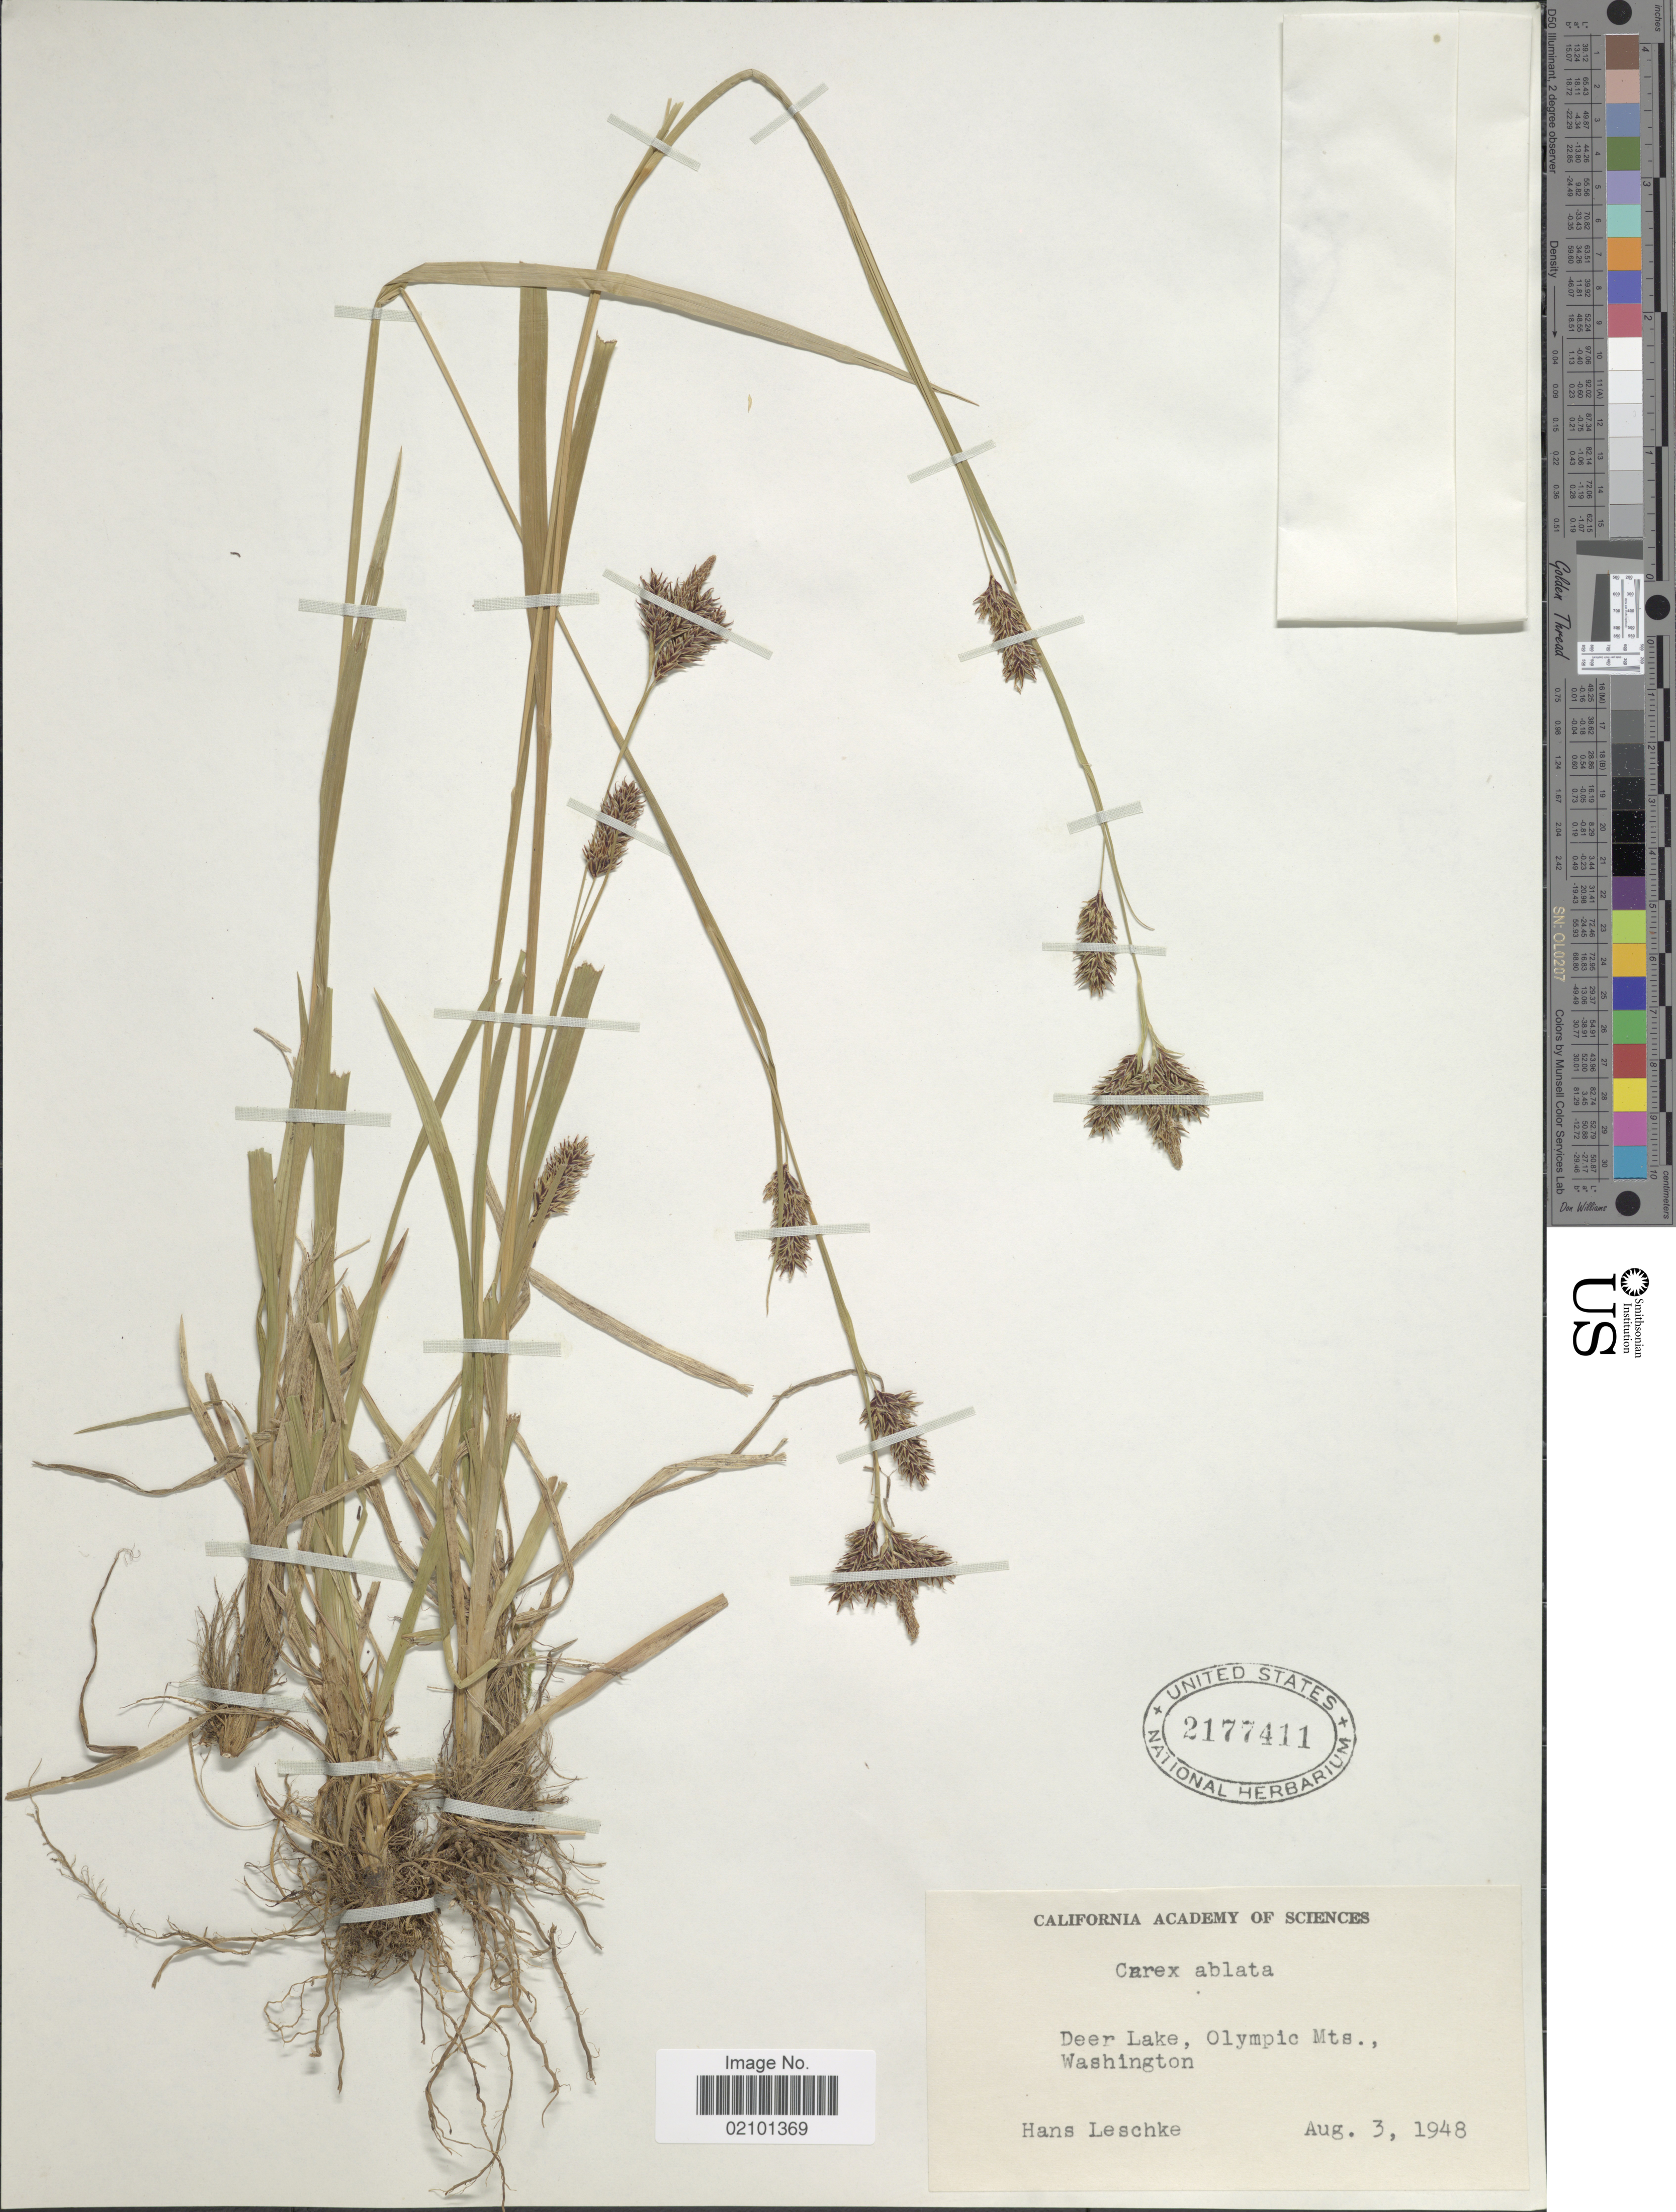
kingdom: Plantae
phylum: Tracheophyta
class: Liliopsida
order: Poales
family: Cyperaceae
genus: Carex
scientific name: Carex ablata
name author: L.H. Bailey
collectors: H. Leschke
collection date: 1948-08-03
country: United States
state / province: Washington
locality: Deer Lake, Olympic Mts.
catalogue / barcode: US 2177411